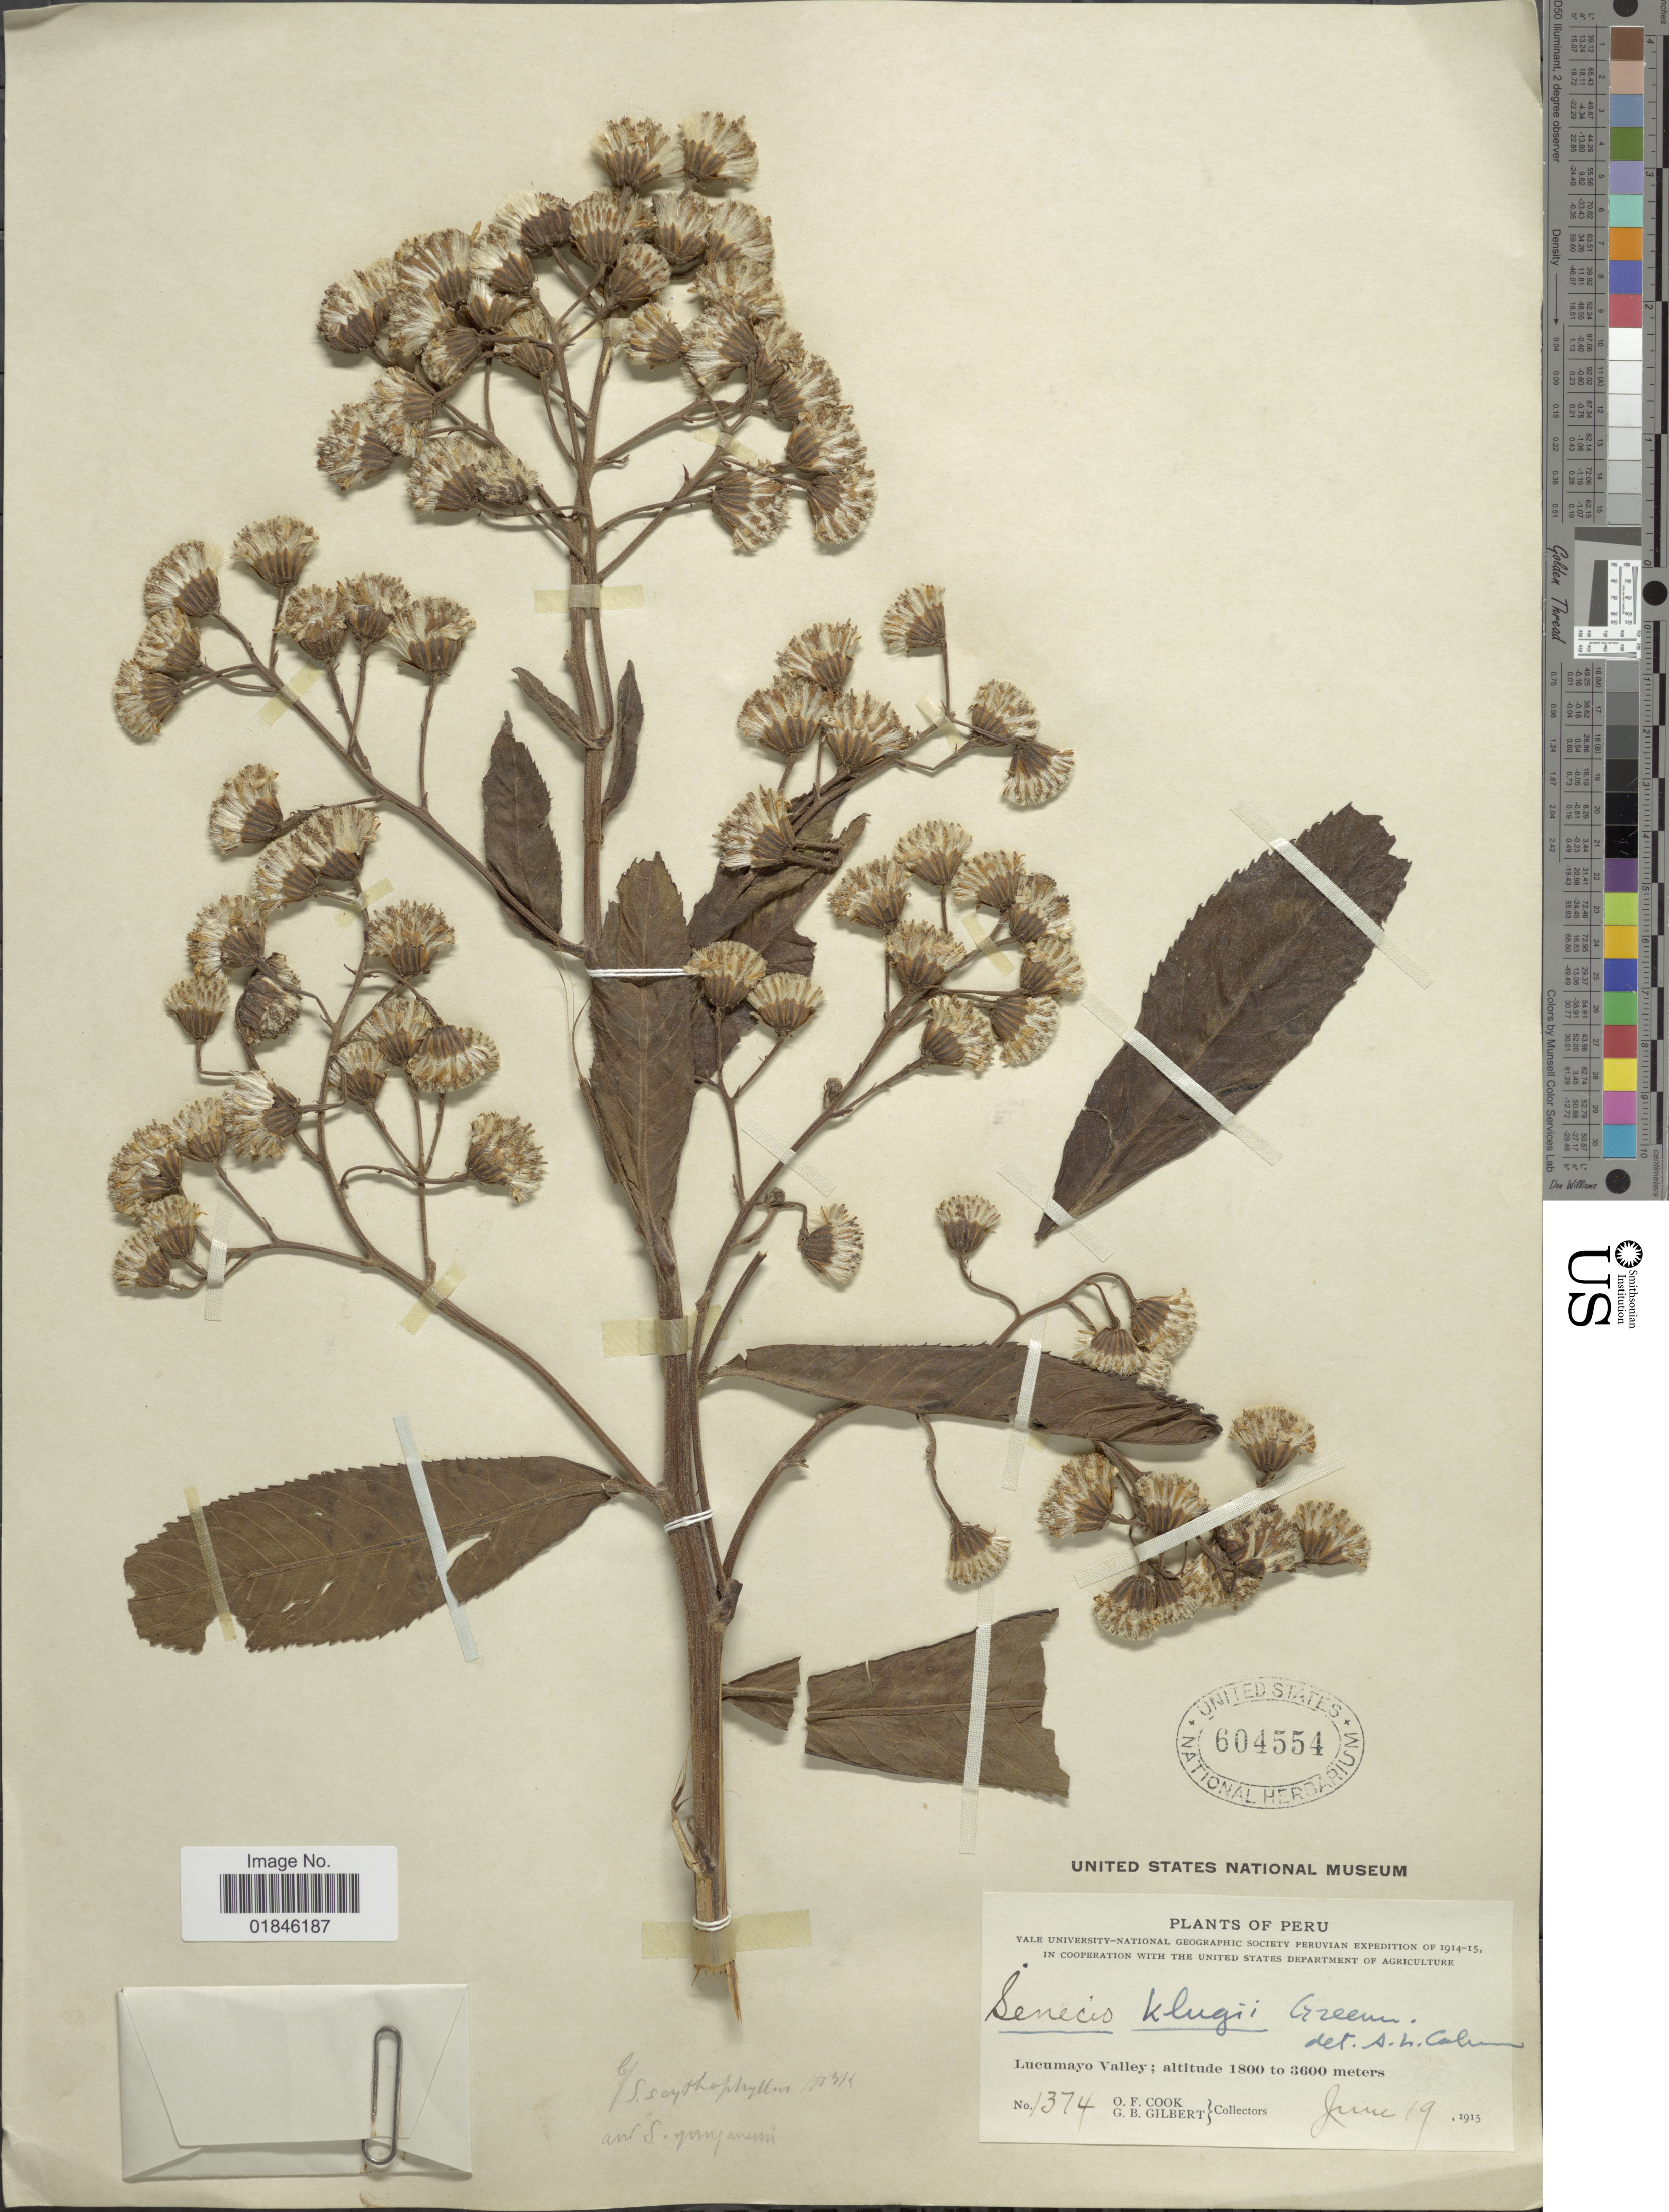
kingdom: Plantae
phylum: Tracheophyta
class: Magnoliopsida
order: Asterales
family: Asteraceae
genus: Pentacalia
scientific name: Pentacalia reflexa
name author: (Kunth) Cuatrec.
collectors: O. F. Cook & G. B. Gilbert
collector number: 1374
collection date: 1915-06-19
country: Peru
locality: Lucumayo Valley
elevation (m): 1800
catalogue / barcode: US 604554